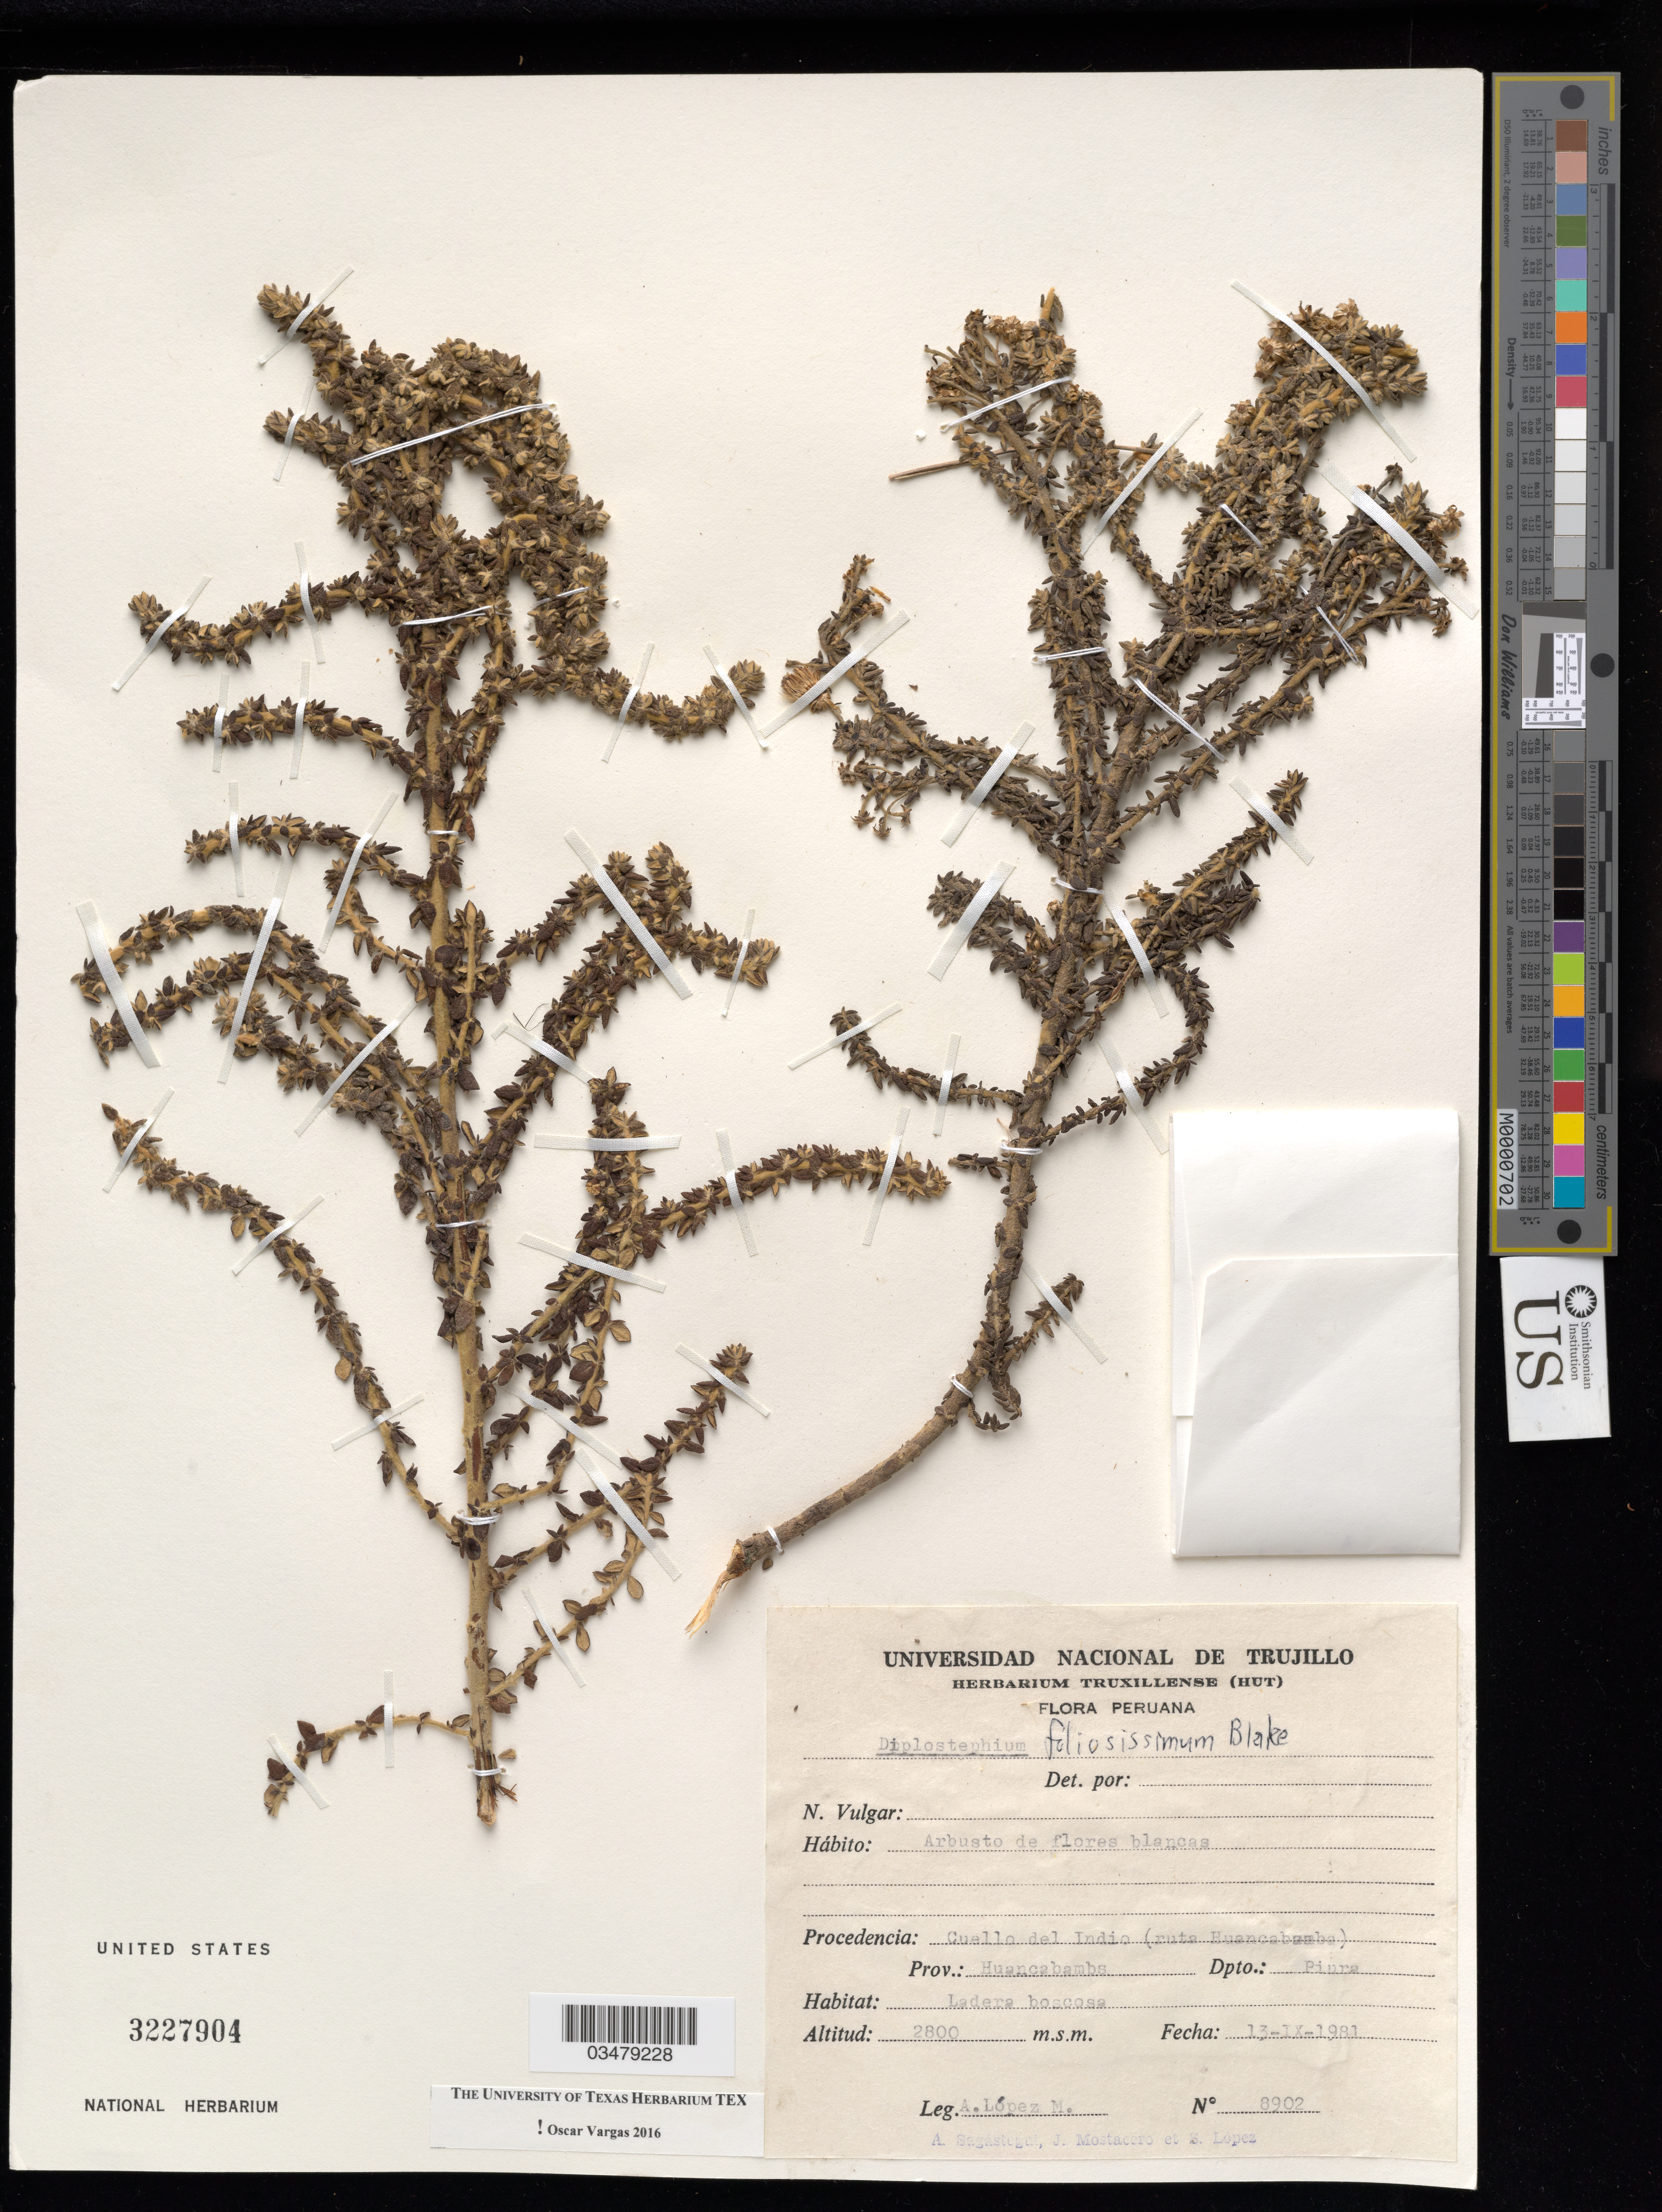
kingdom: Plantae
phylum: Tracheophyta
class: Magnoliopsida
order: Asterales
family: Asteraceae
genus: Diplostephium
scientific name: Diplostephium foliosissimum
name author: S.F. Blake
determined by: Vargas, Oscar M.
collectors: A. Lopez M., A. Sagástegui A., J. Mostacero & S. Lopez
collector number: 8902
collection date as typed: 13 September 1981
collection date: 1981-09-13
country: Peru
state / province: Piura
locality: Prov. Huancabamba, Cuello del Indio (ruta Huancabamba)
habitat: Ladera boscosa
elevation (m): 2800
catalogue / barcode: US 3227904